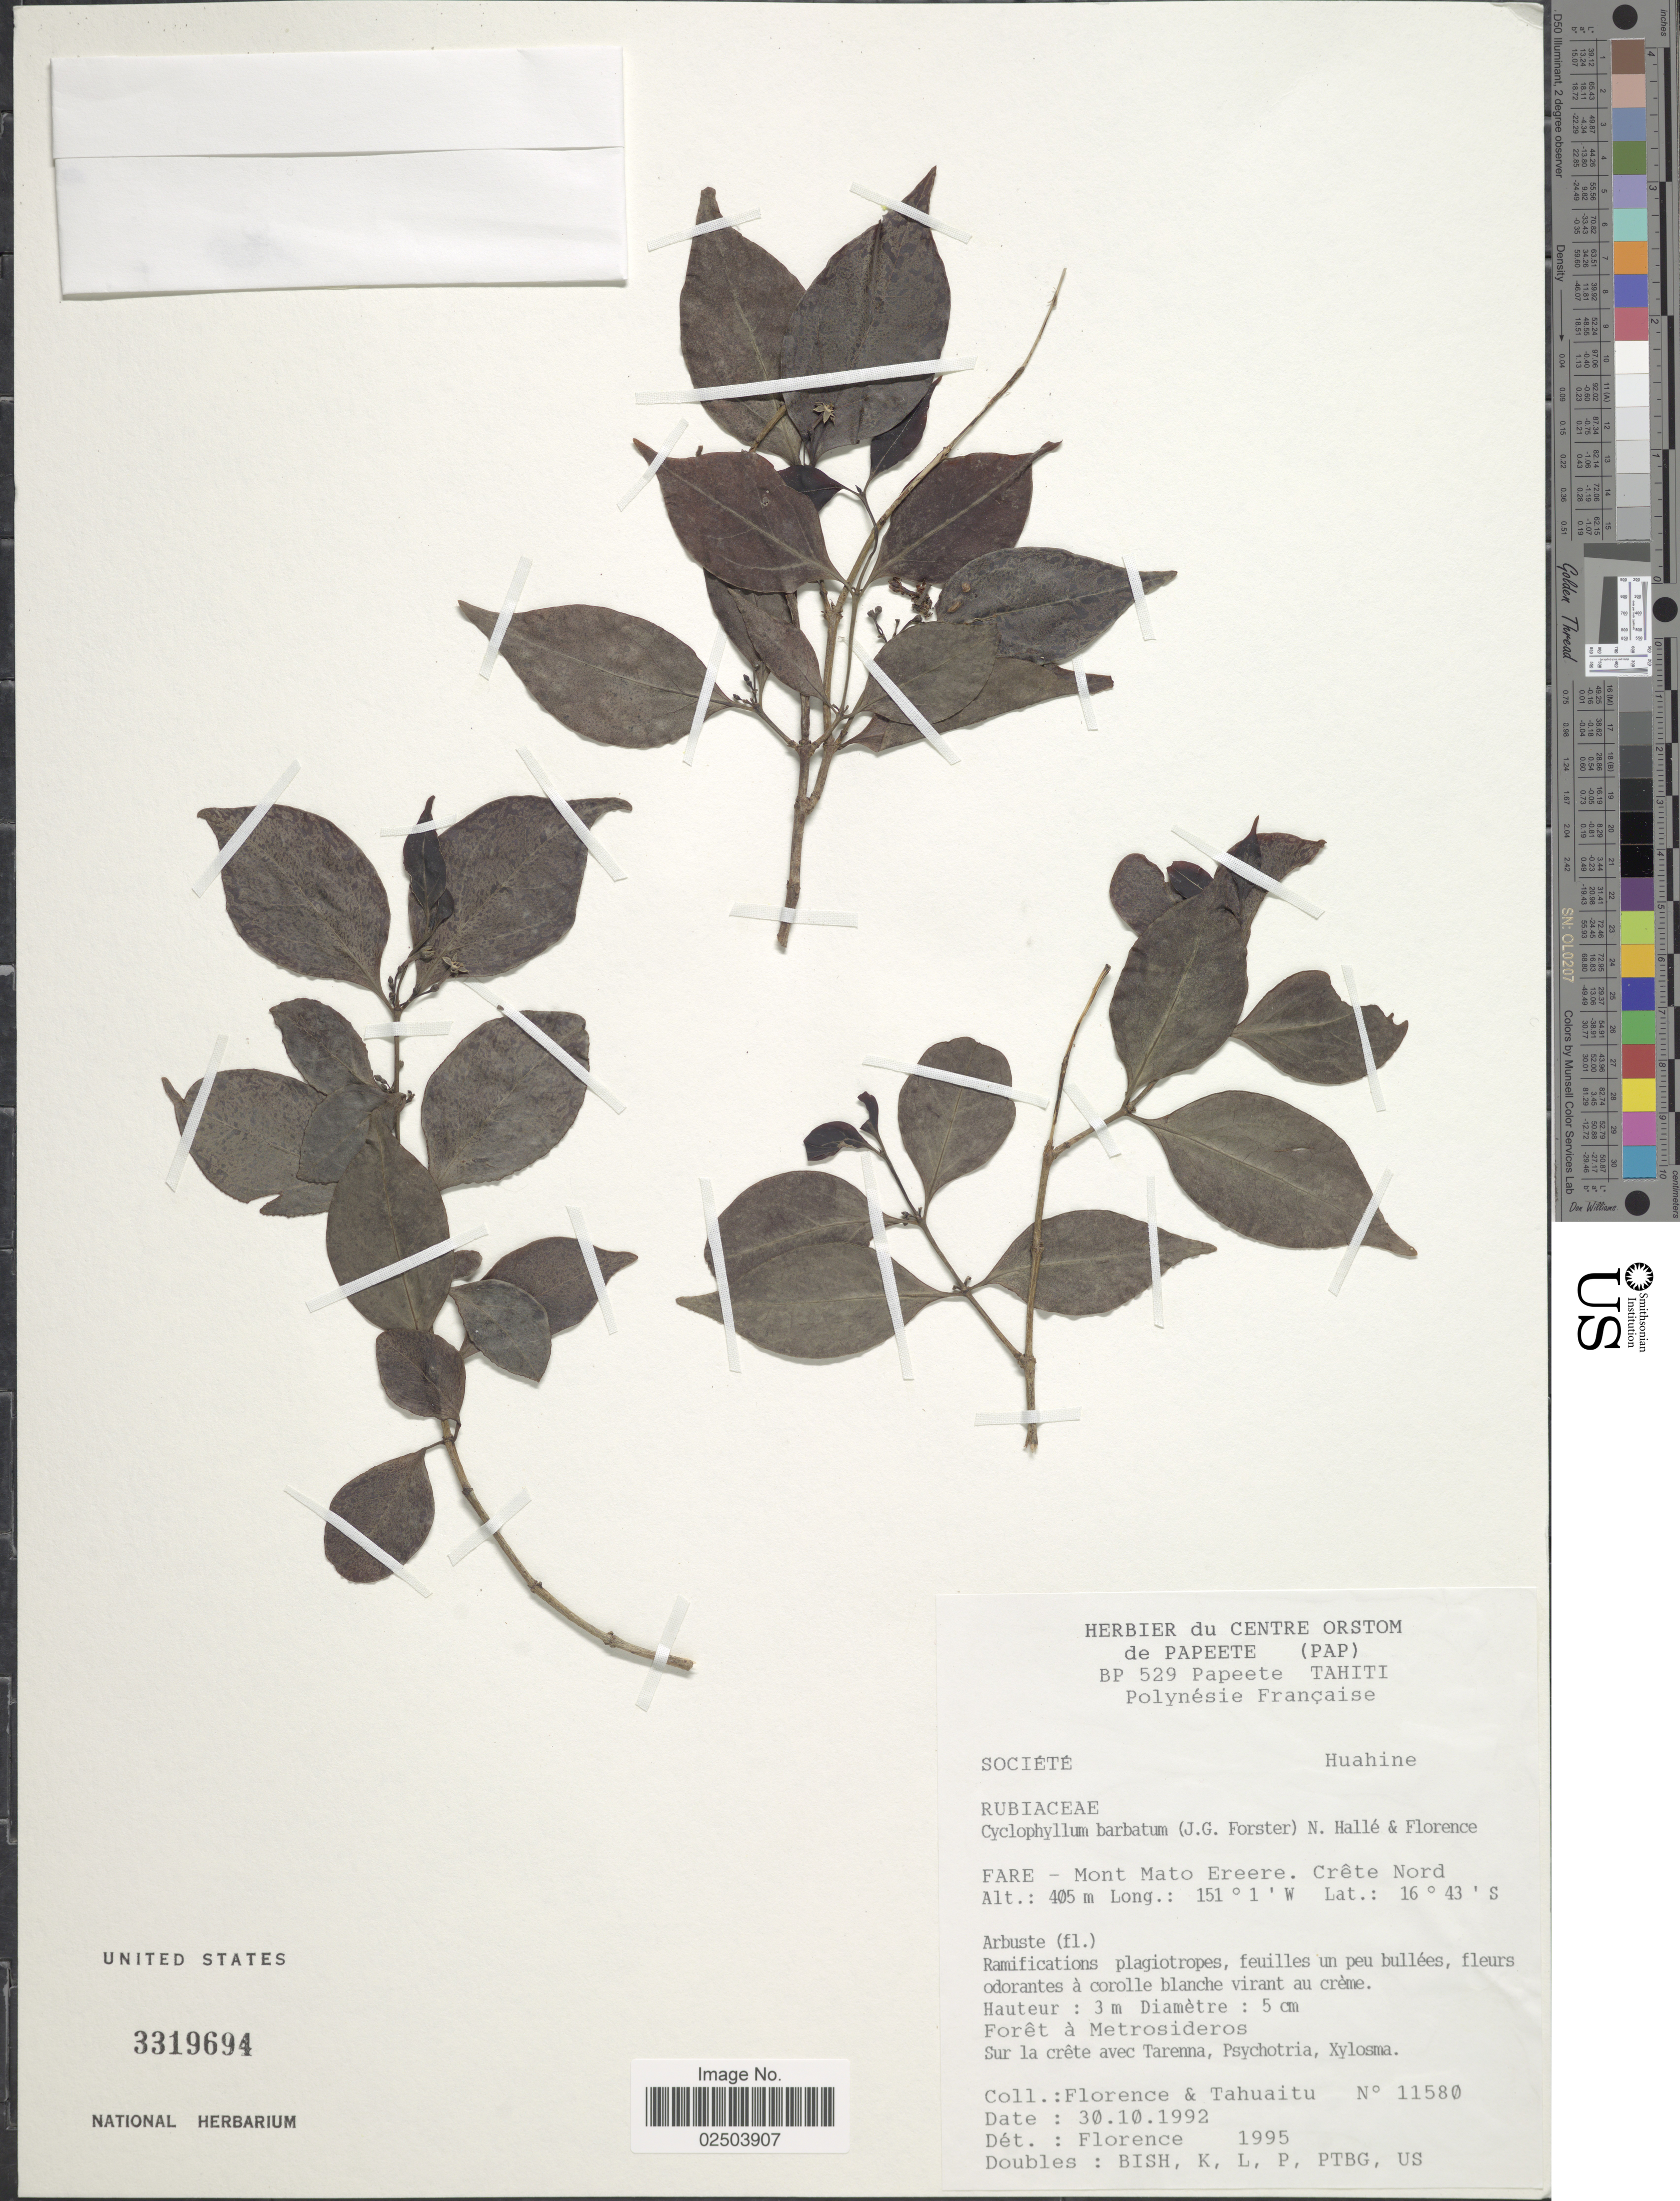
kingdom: Plantae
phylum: Tracheophyta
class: Magnoliopsida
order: Gentianales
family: Rubiaceae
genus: Cyclophyllum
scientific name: Cyclophyllum barbatum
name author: (G. Forst.) N. Hallé & J. Florence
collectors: -. Florence & -. Tahuaitu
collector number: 11580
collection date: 1992-10-30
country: French Polynesia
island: Huahine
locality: Societe, Huahine. Fare - Mont Mato Ereere. Crete Nord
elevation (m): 405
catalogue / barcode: US 3319694